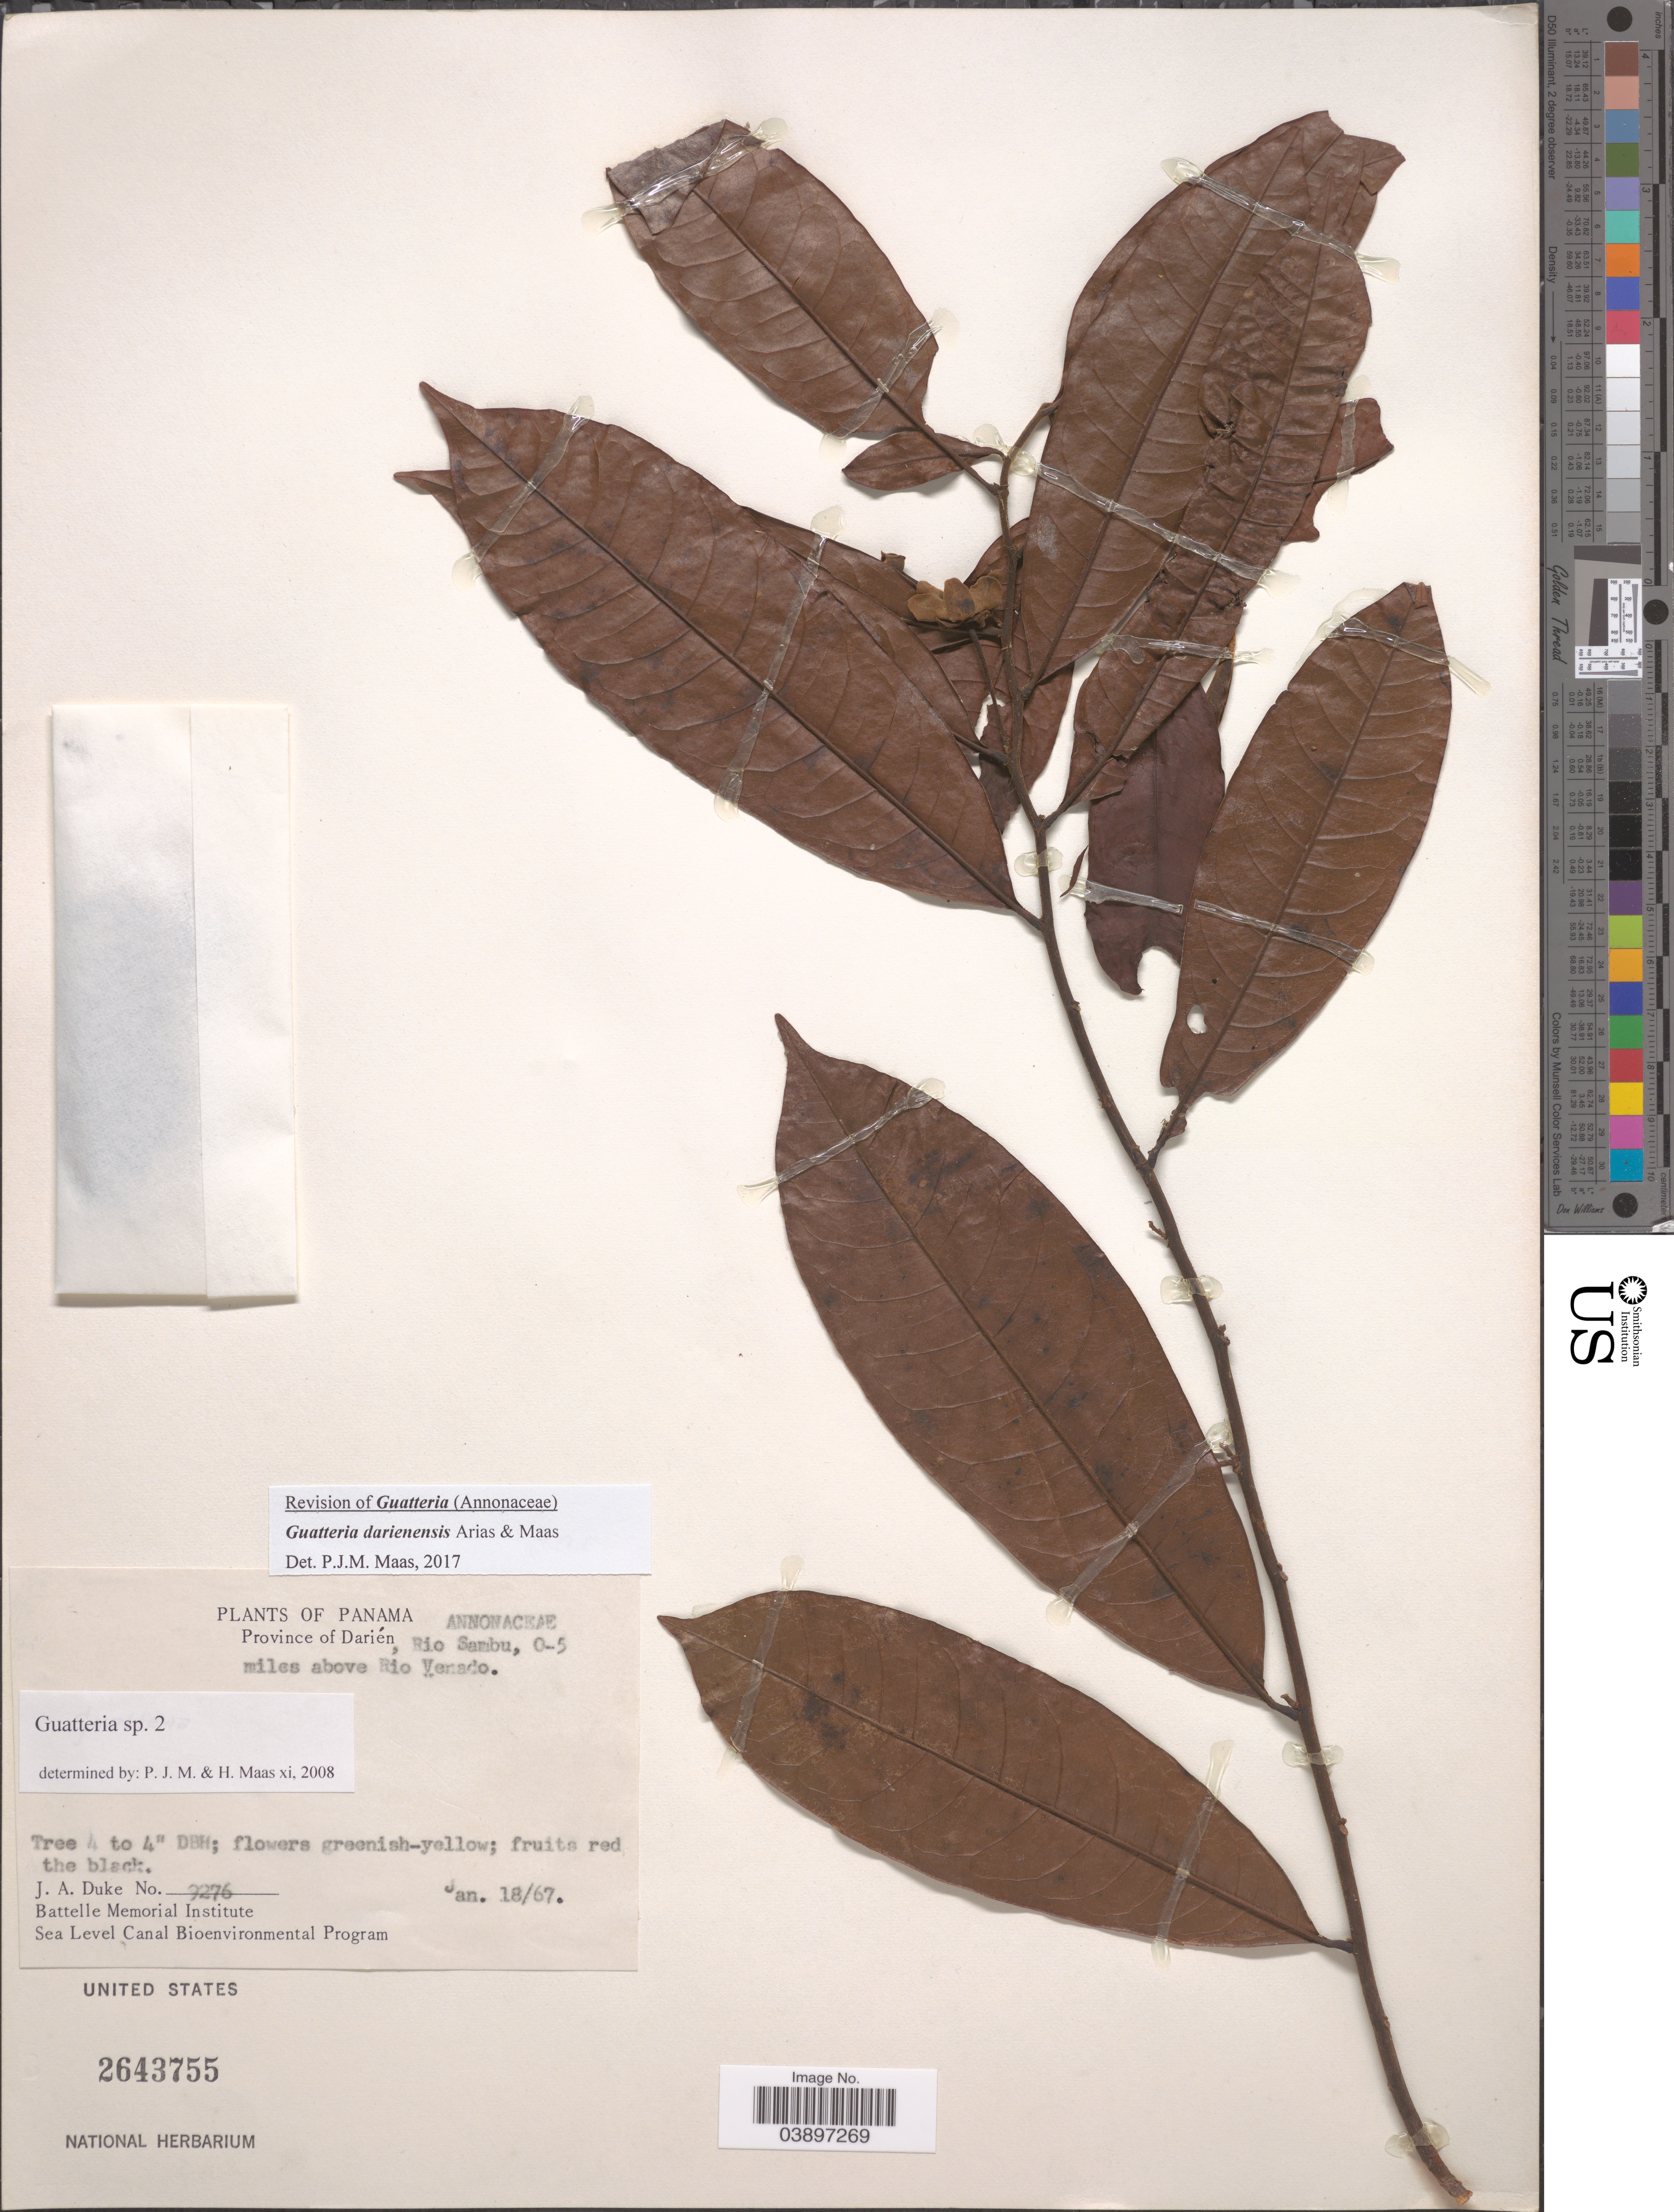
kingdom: Plantae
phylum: Tracheophyta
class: Magnoliopsida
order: Magnoliales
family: Annonaceae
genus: Guatteria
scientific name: Guatteria darienensis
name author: S. Arias & Maas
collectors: J. A. Duke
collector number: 9276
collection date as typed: Transcribed d/m/y: 18/1/67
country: Panama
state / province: Darien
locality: Rio Sambu, 0-5 miles above Rio Venado.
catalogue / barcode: US 2643755